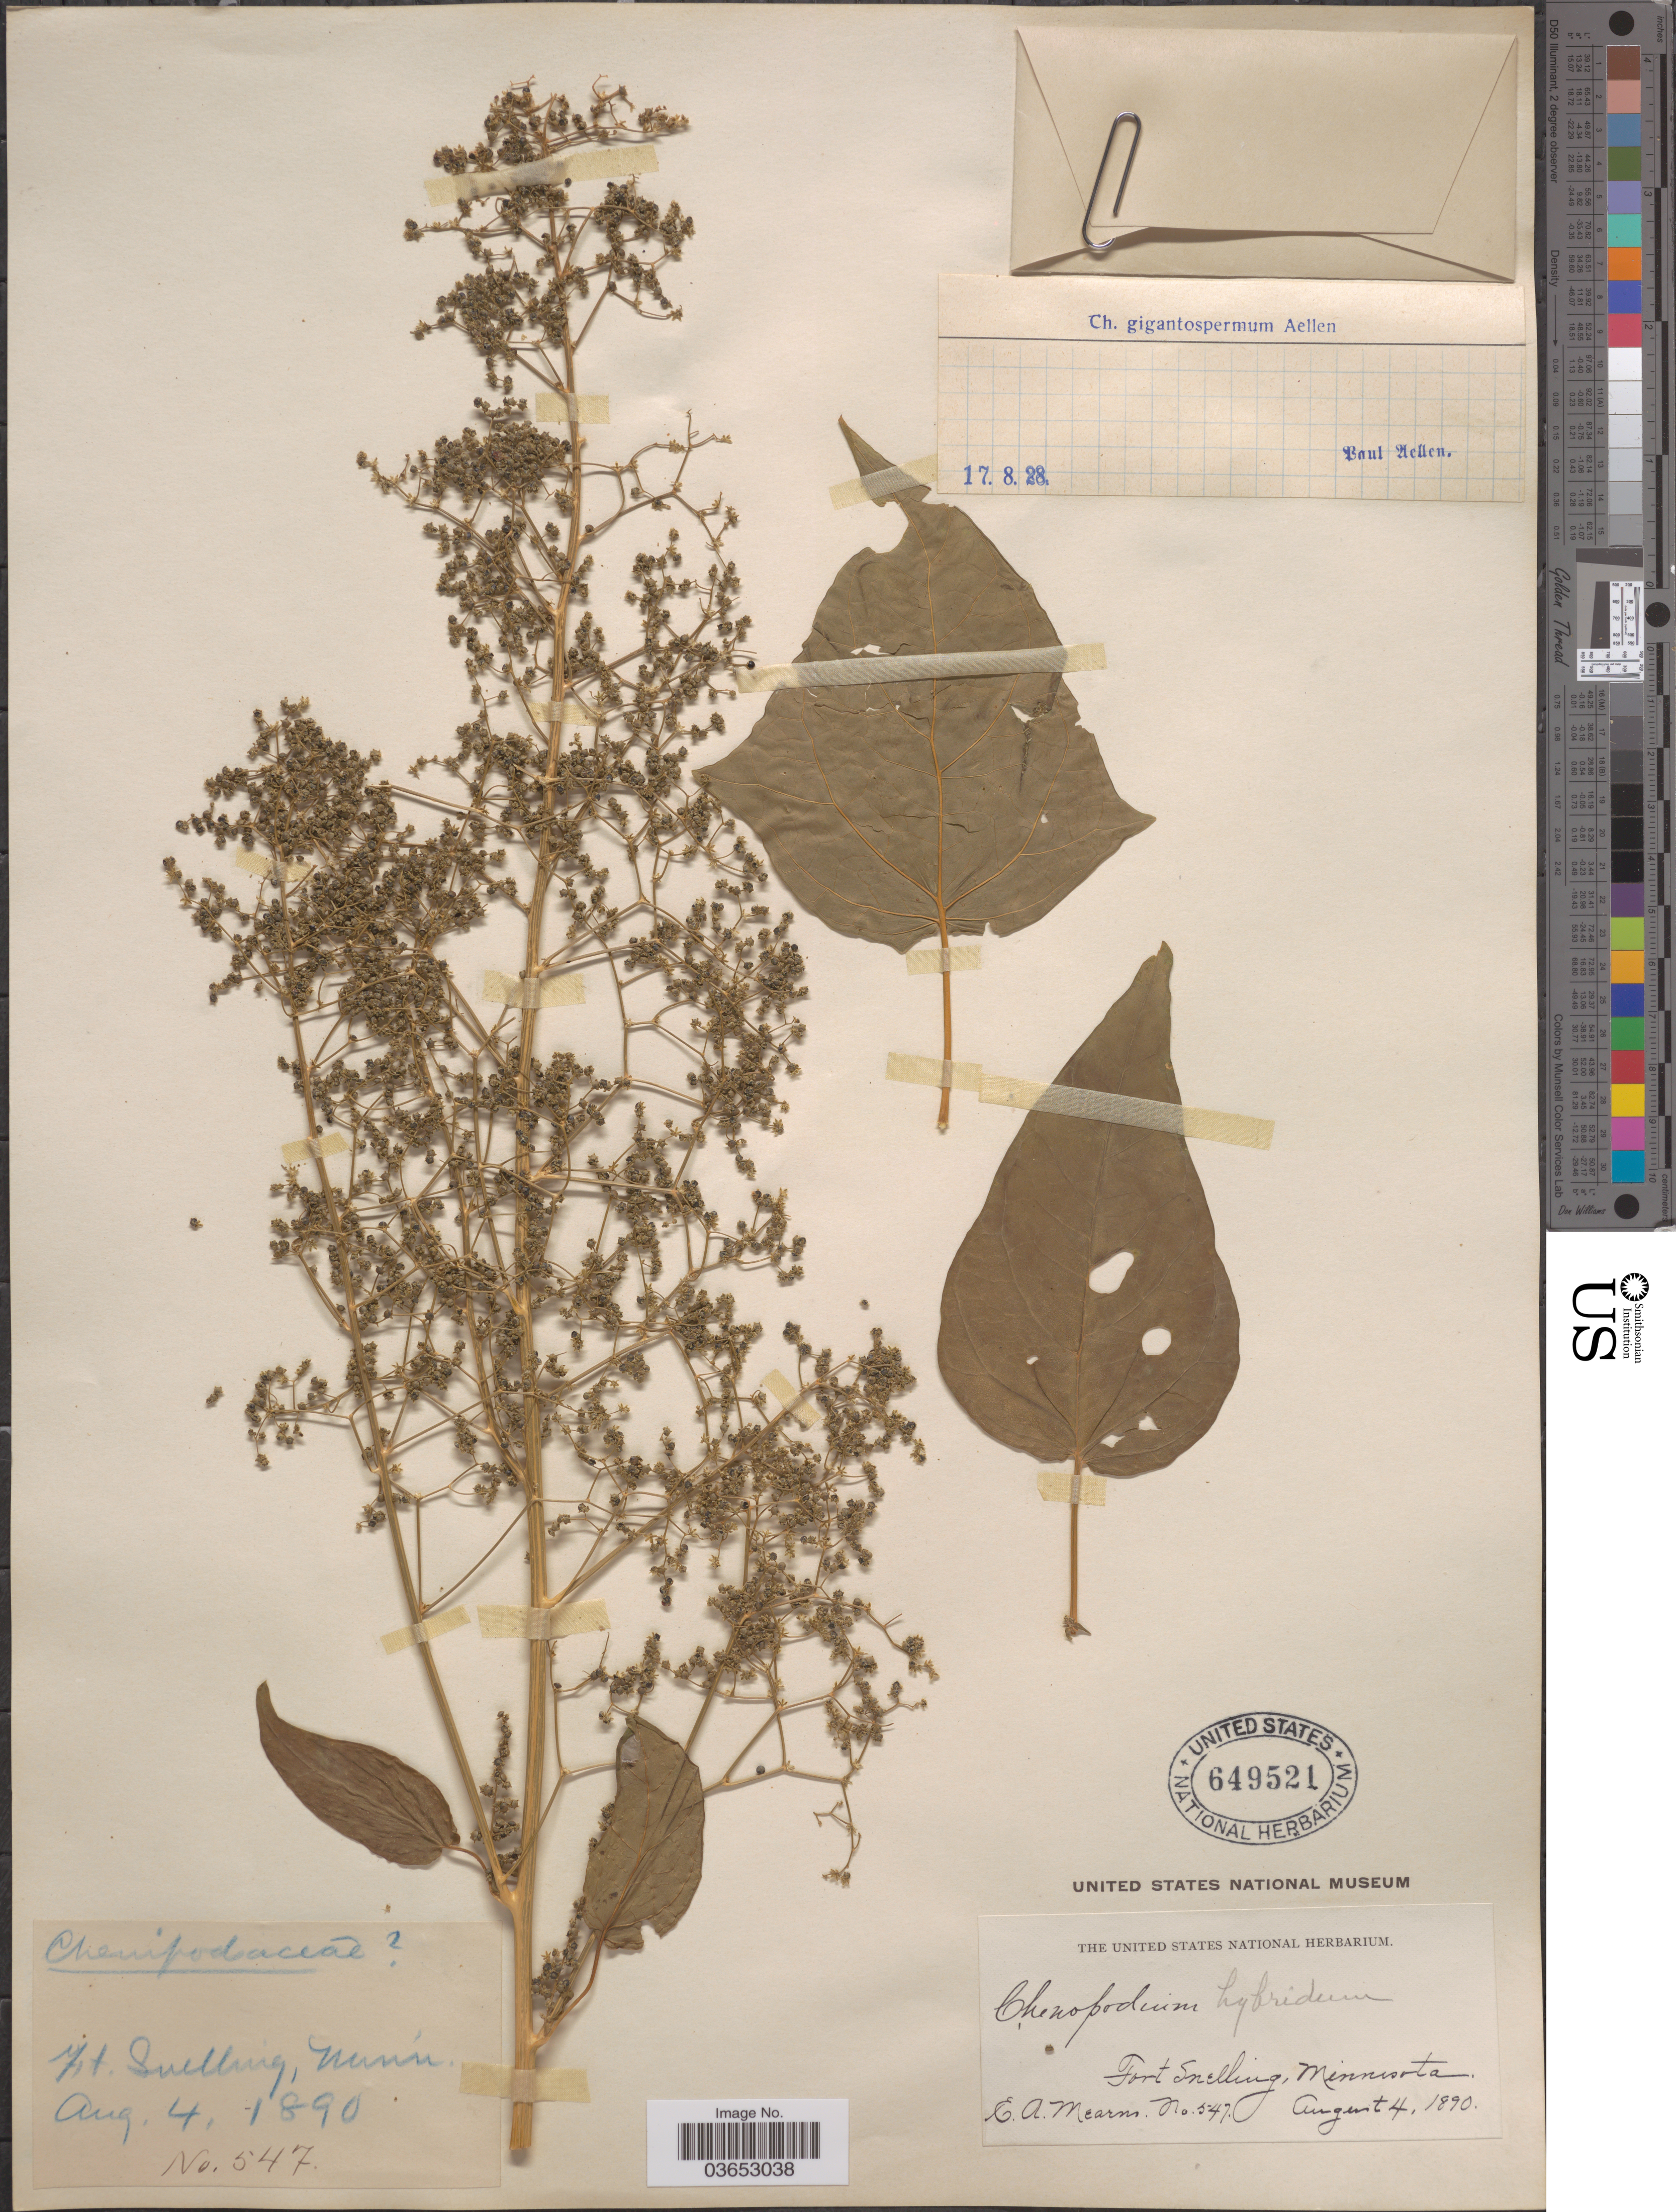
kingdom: Plantae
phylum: Tracheophyta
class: Magnoliopsida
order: Caryophyllales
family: Amaranthaceae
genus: Chenopodium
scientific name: Chenopodium gigantospermum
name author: Aellen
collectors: E. A. Mearns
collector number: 547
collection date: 1890-08-04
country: United States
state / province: Minnesota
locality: Fort Snelling.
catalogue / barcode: US 649521